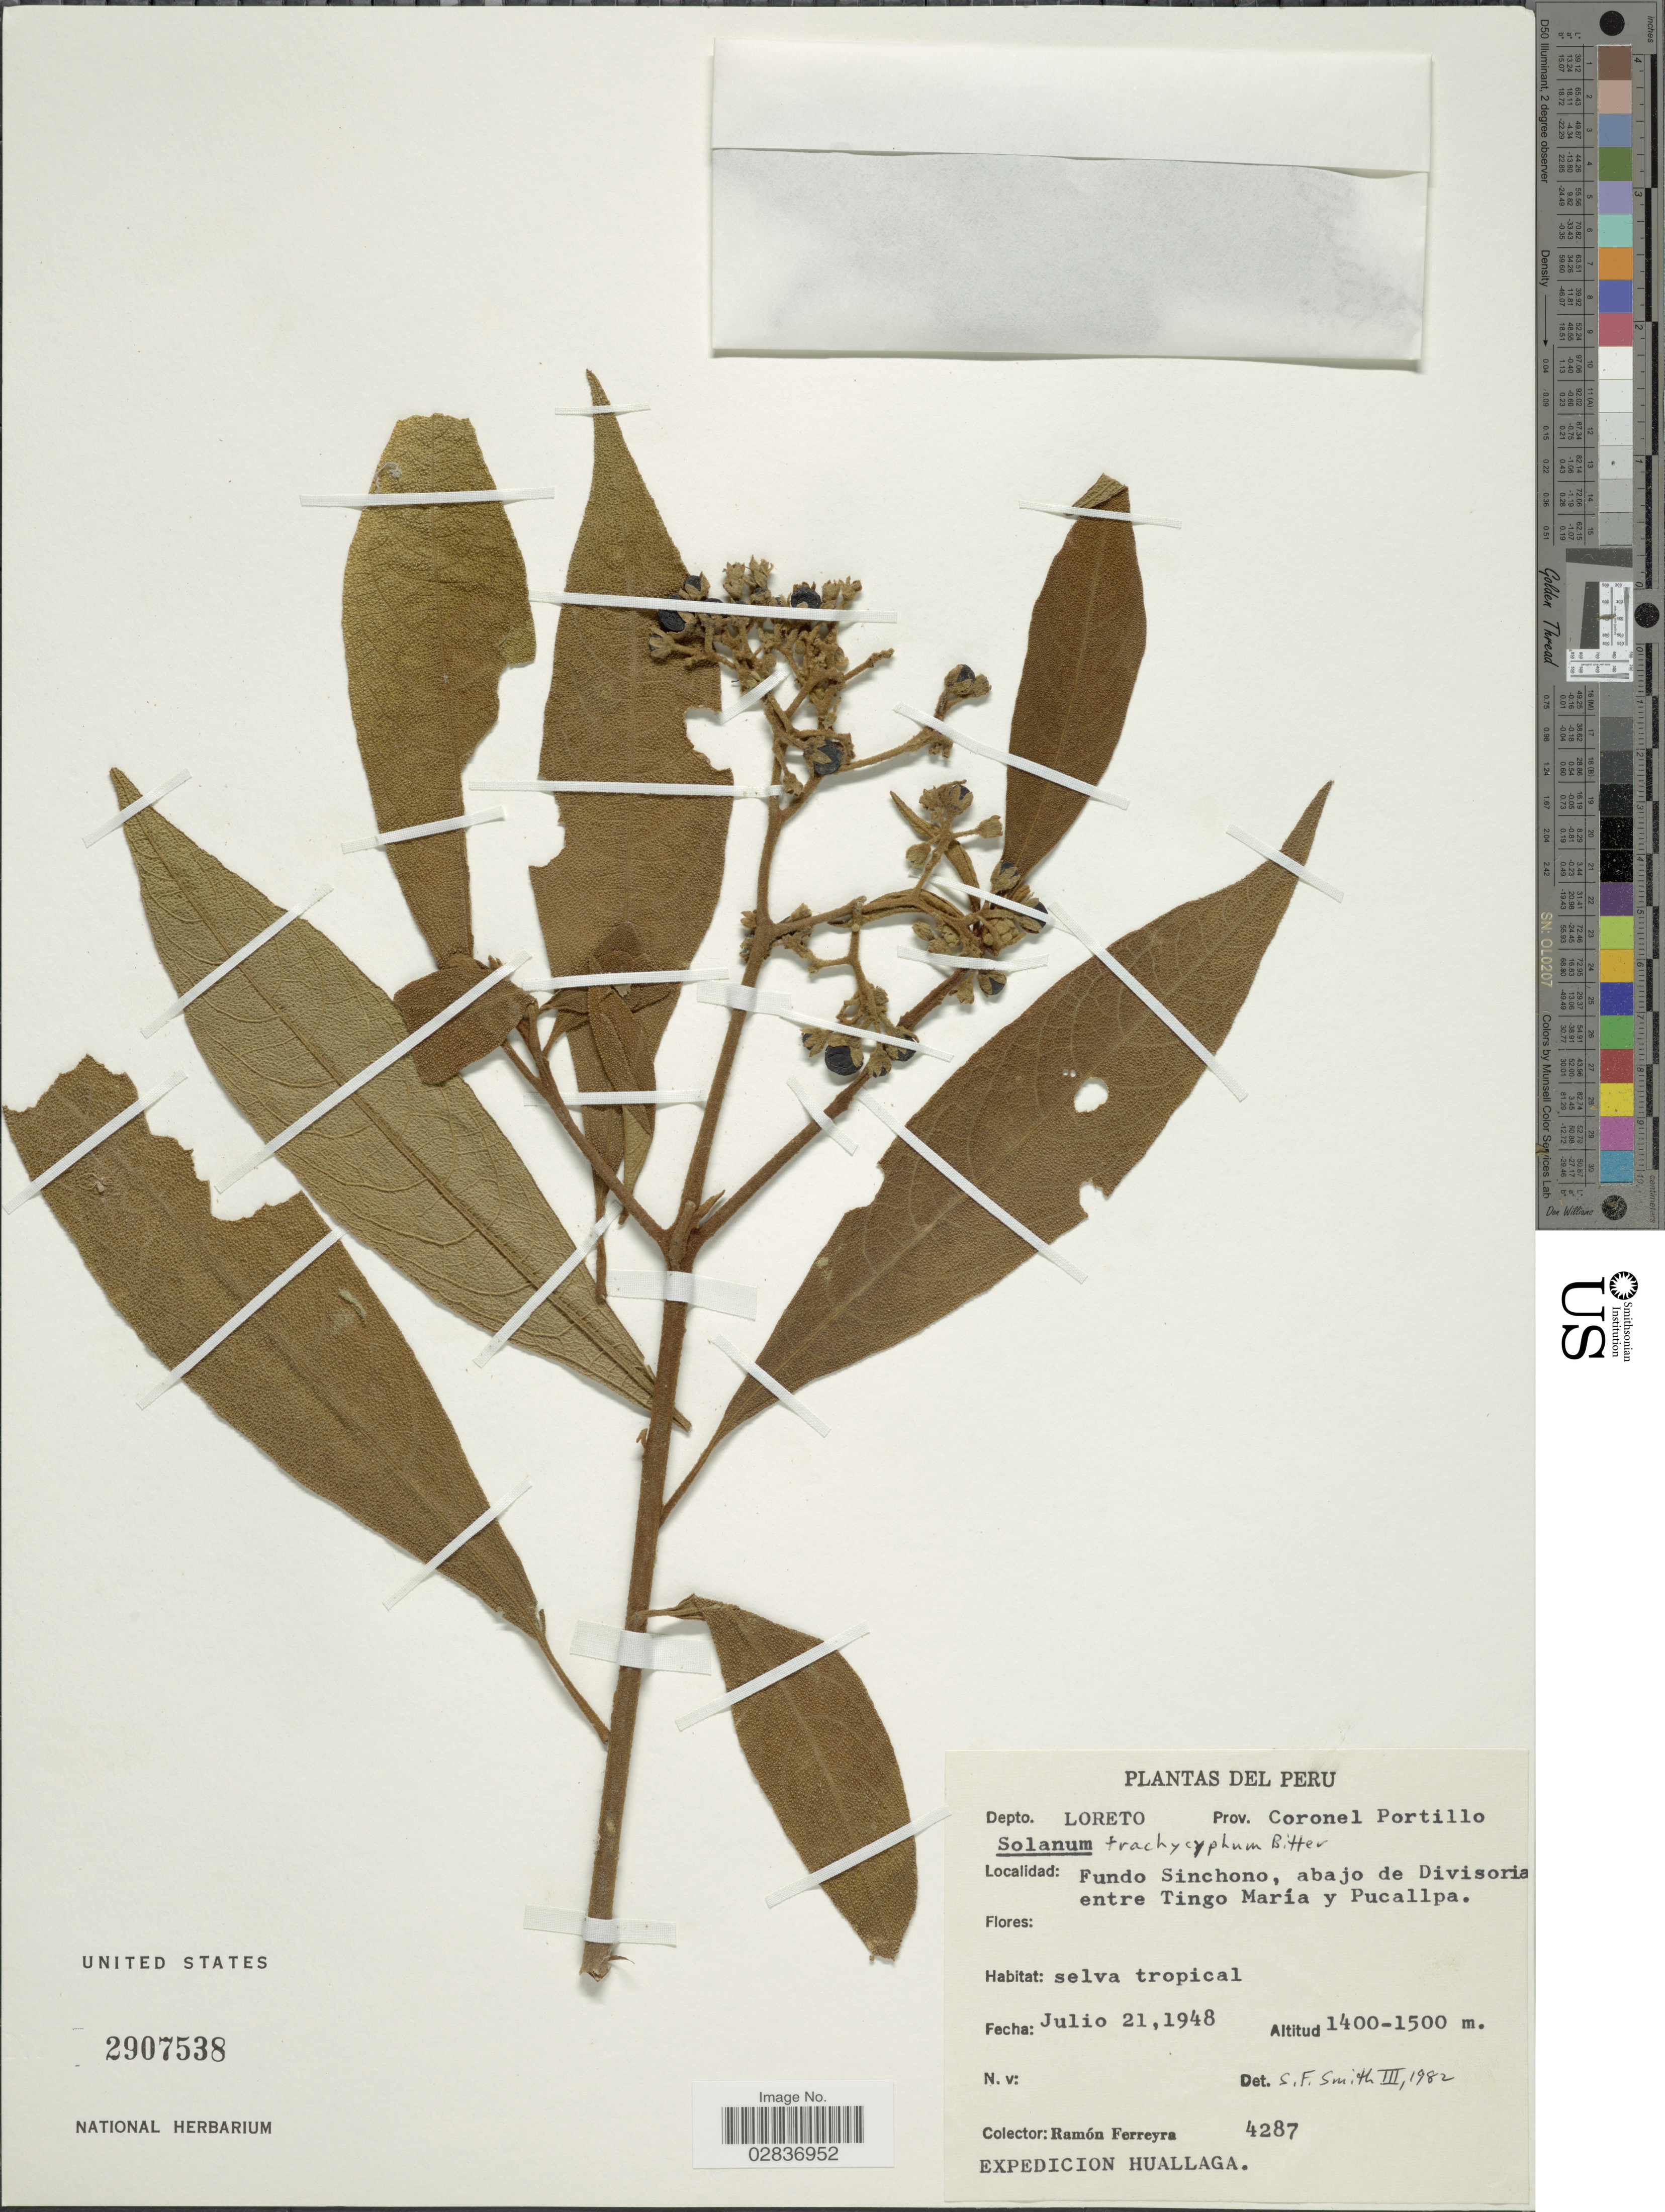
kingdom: Plantae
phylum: Tracheophyta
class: Magnoliopsida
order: Solanales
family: Solanaceae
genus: Solanum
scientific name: Solanum trachycyphum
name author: Bitter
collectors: R. A. Ferreyra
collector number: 4287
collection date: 1948-07-21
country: Peru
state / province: Loreto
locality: Depto. Loreto, Prov. Coronel Portillo, Fundo Sinchono, abajo de Divisoria entre Tingo María y Pucallpa.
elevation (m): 1400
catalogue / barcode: US 2907538